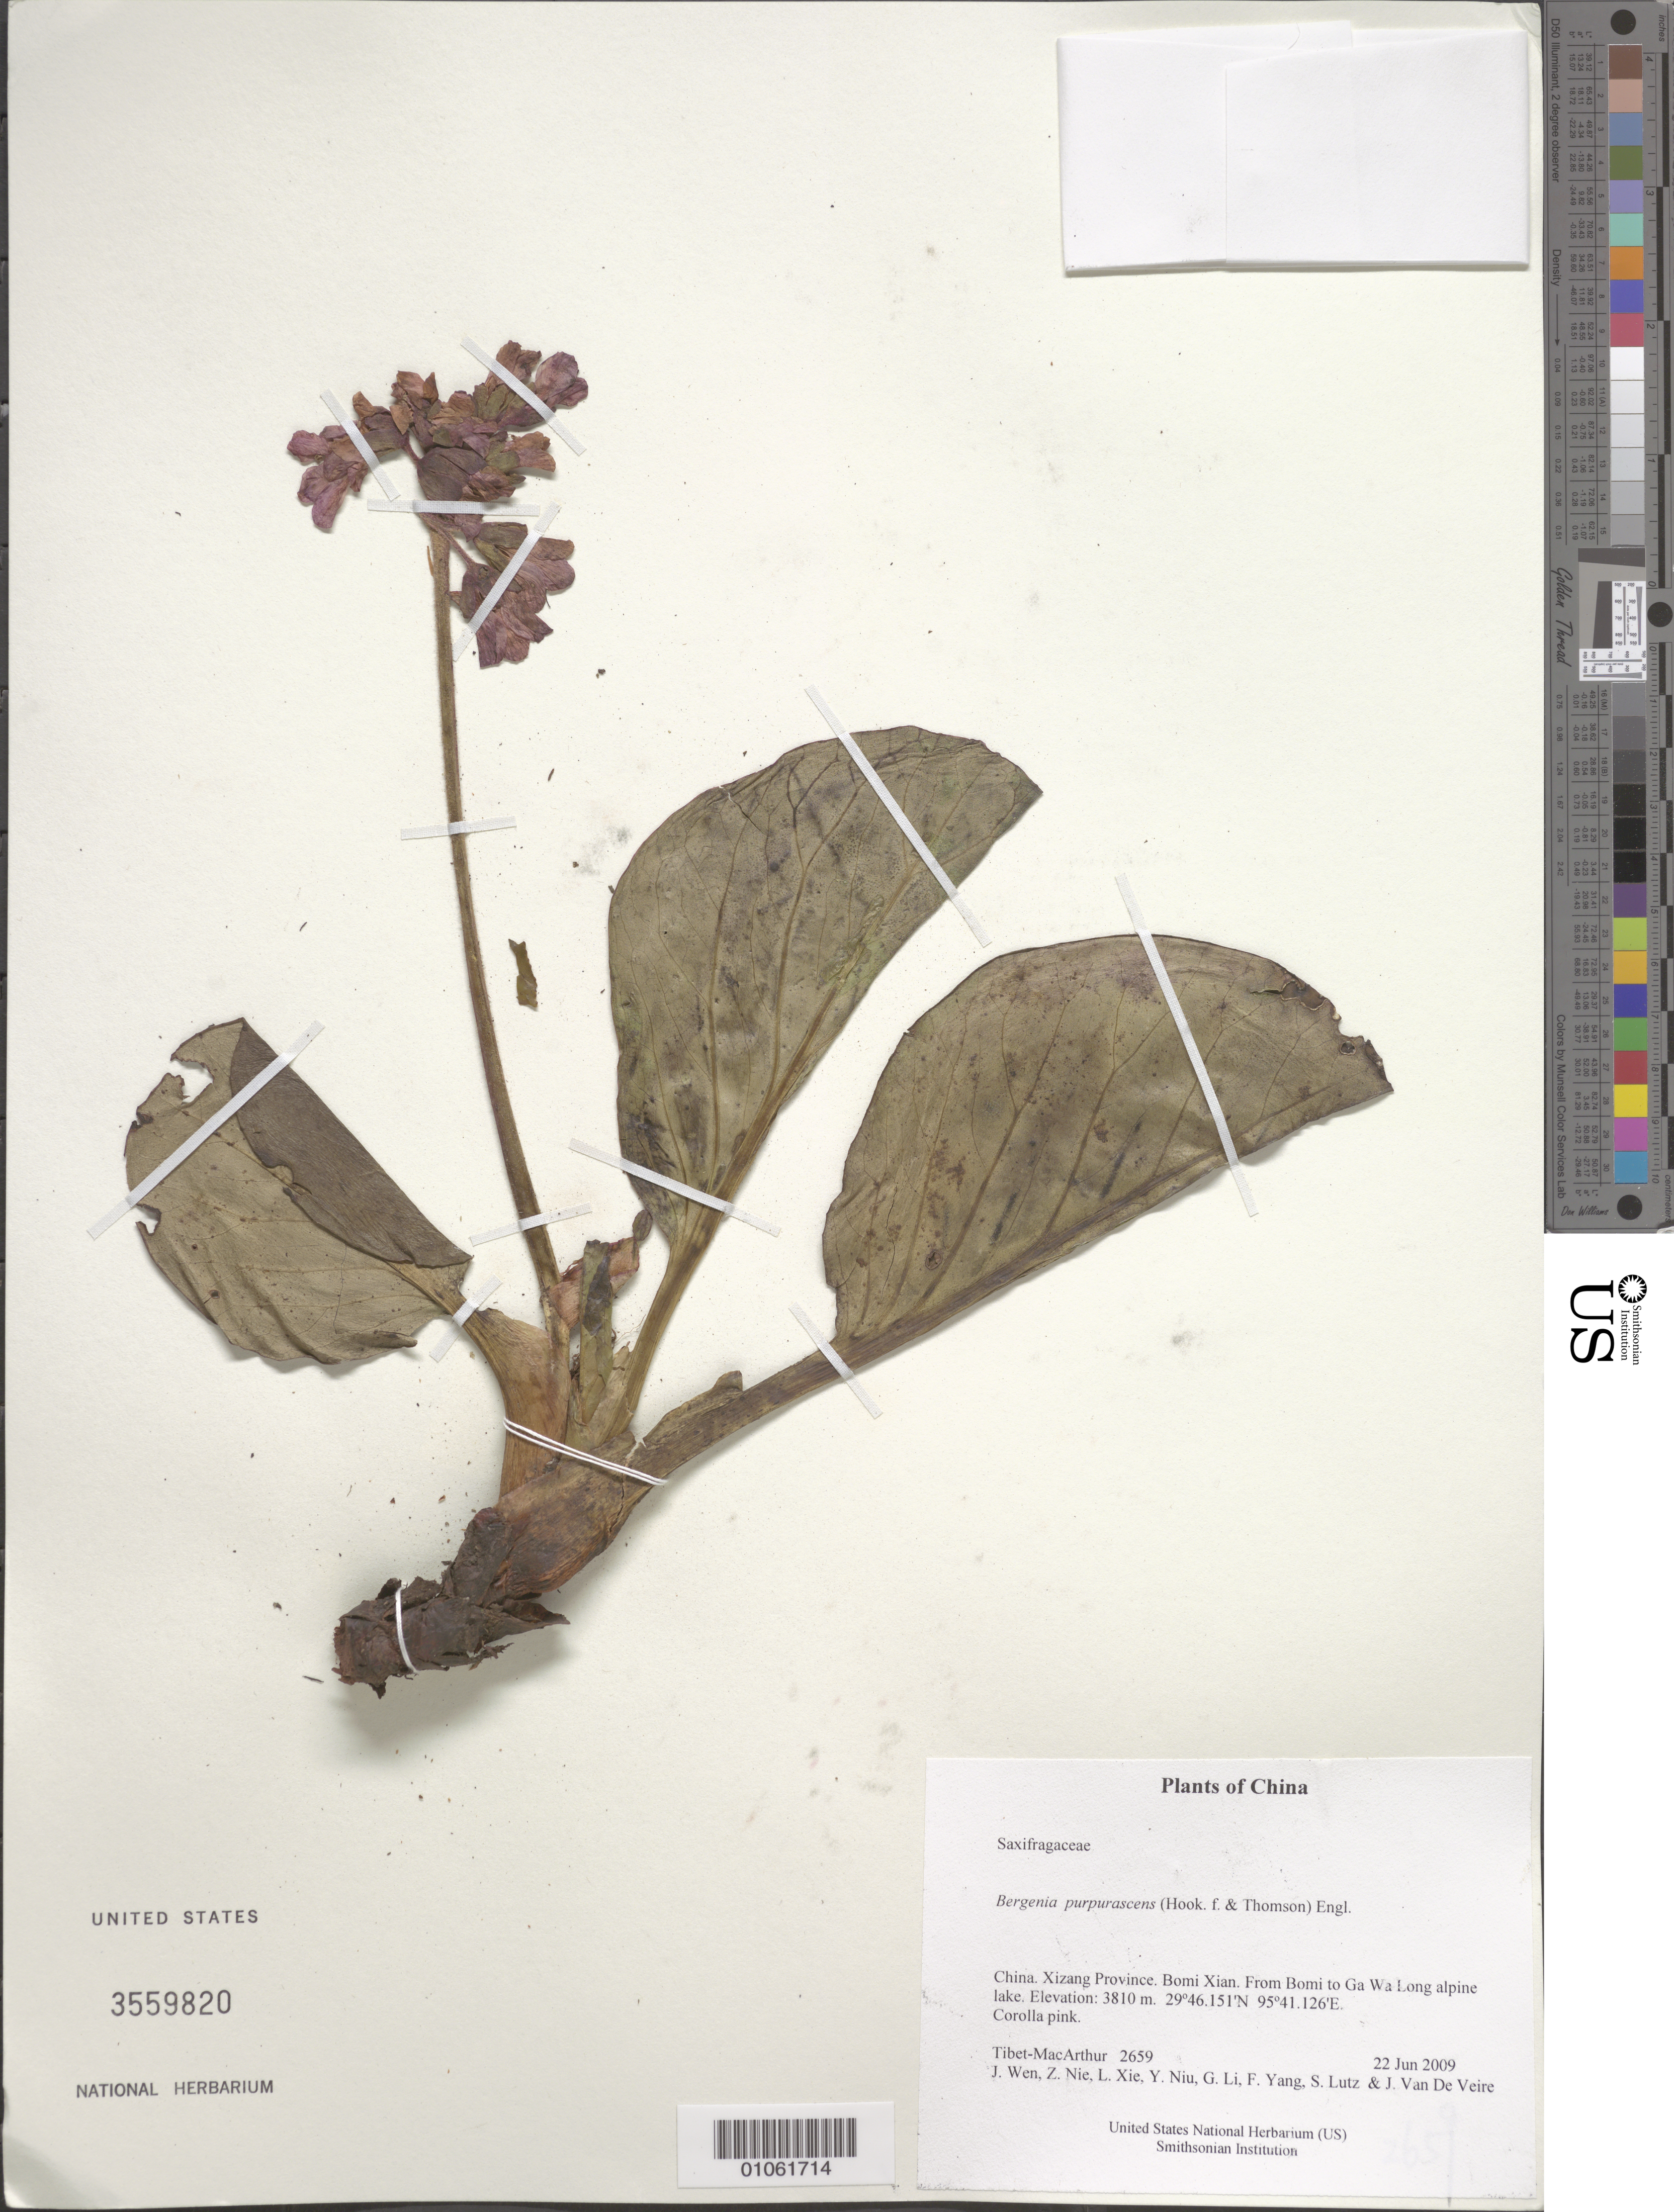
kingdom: Plantae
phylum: Tracheophyta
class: Magnoliopsida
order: Saxifragales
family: Saxifragaceae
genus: Bergenia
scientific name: Bergenia purpurascens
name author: (Hook. f. & Thomson) Engl.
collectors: Tibet-MacArthur, J. Wen, Z. Nie, L. Xie, Y. Niu, G. Li, F. Yang, S. Lutz & J. Van De Veire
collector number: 2659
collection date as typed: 22 Jun 2009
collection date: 2009-06-22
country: China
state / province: Xizang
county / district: Bomi Xian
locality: From Bomi to Ga Wa Long alpine lake.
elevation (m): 3810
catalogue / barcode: US 3559820